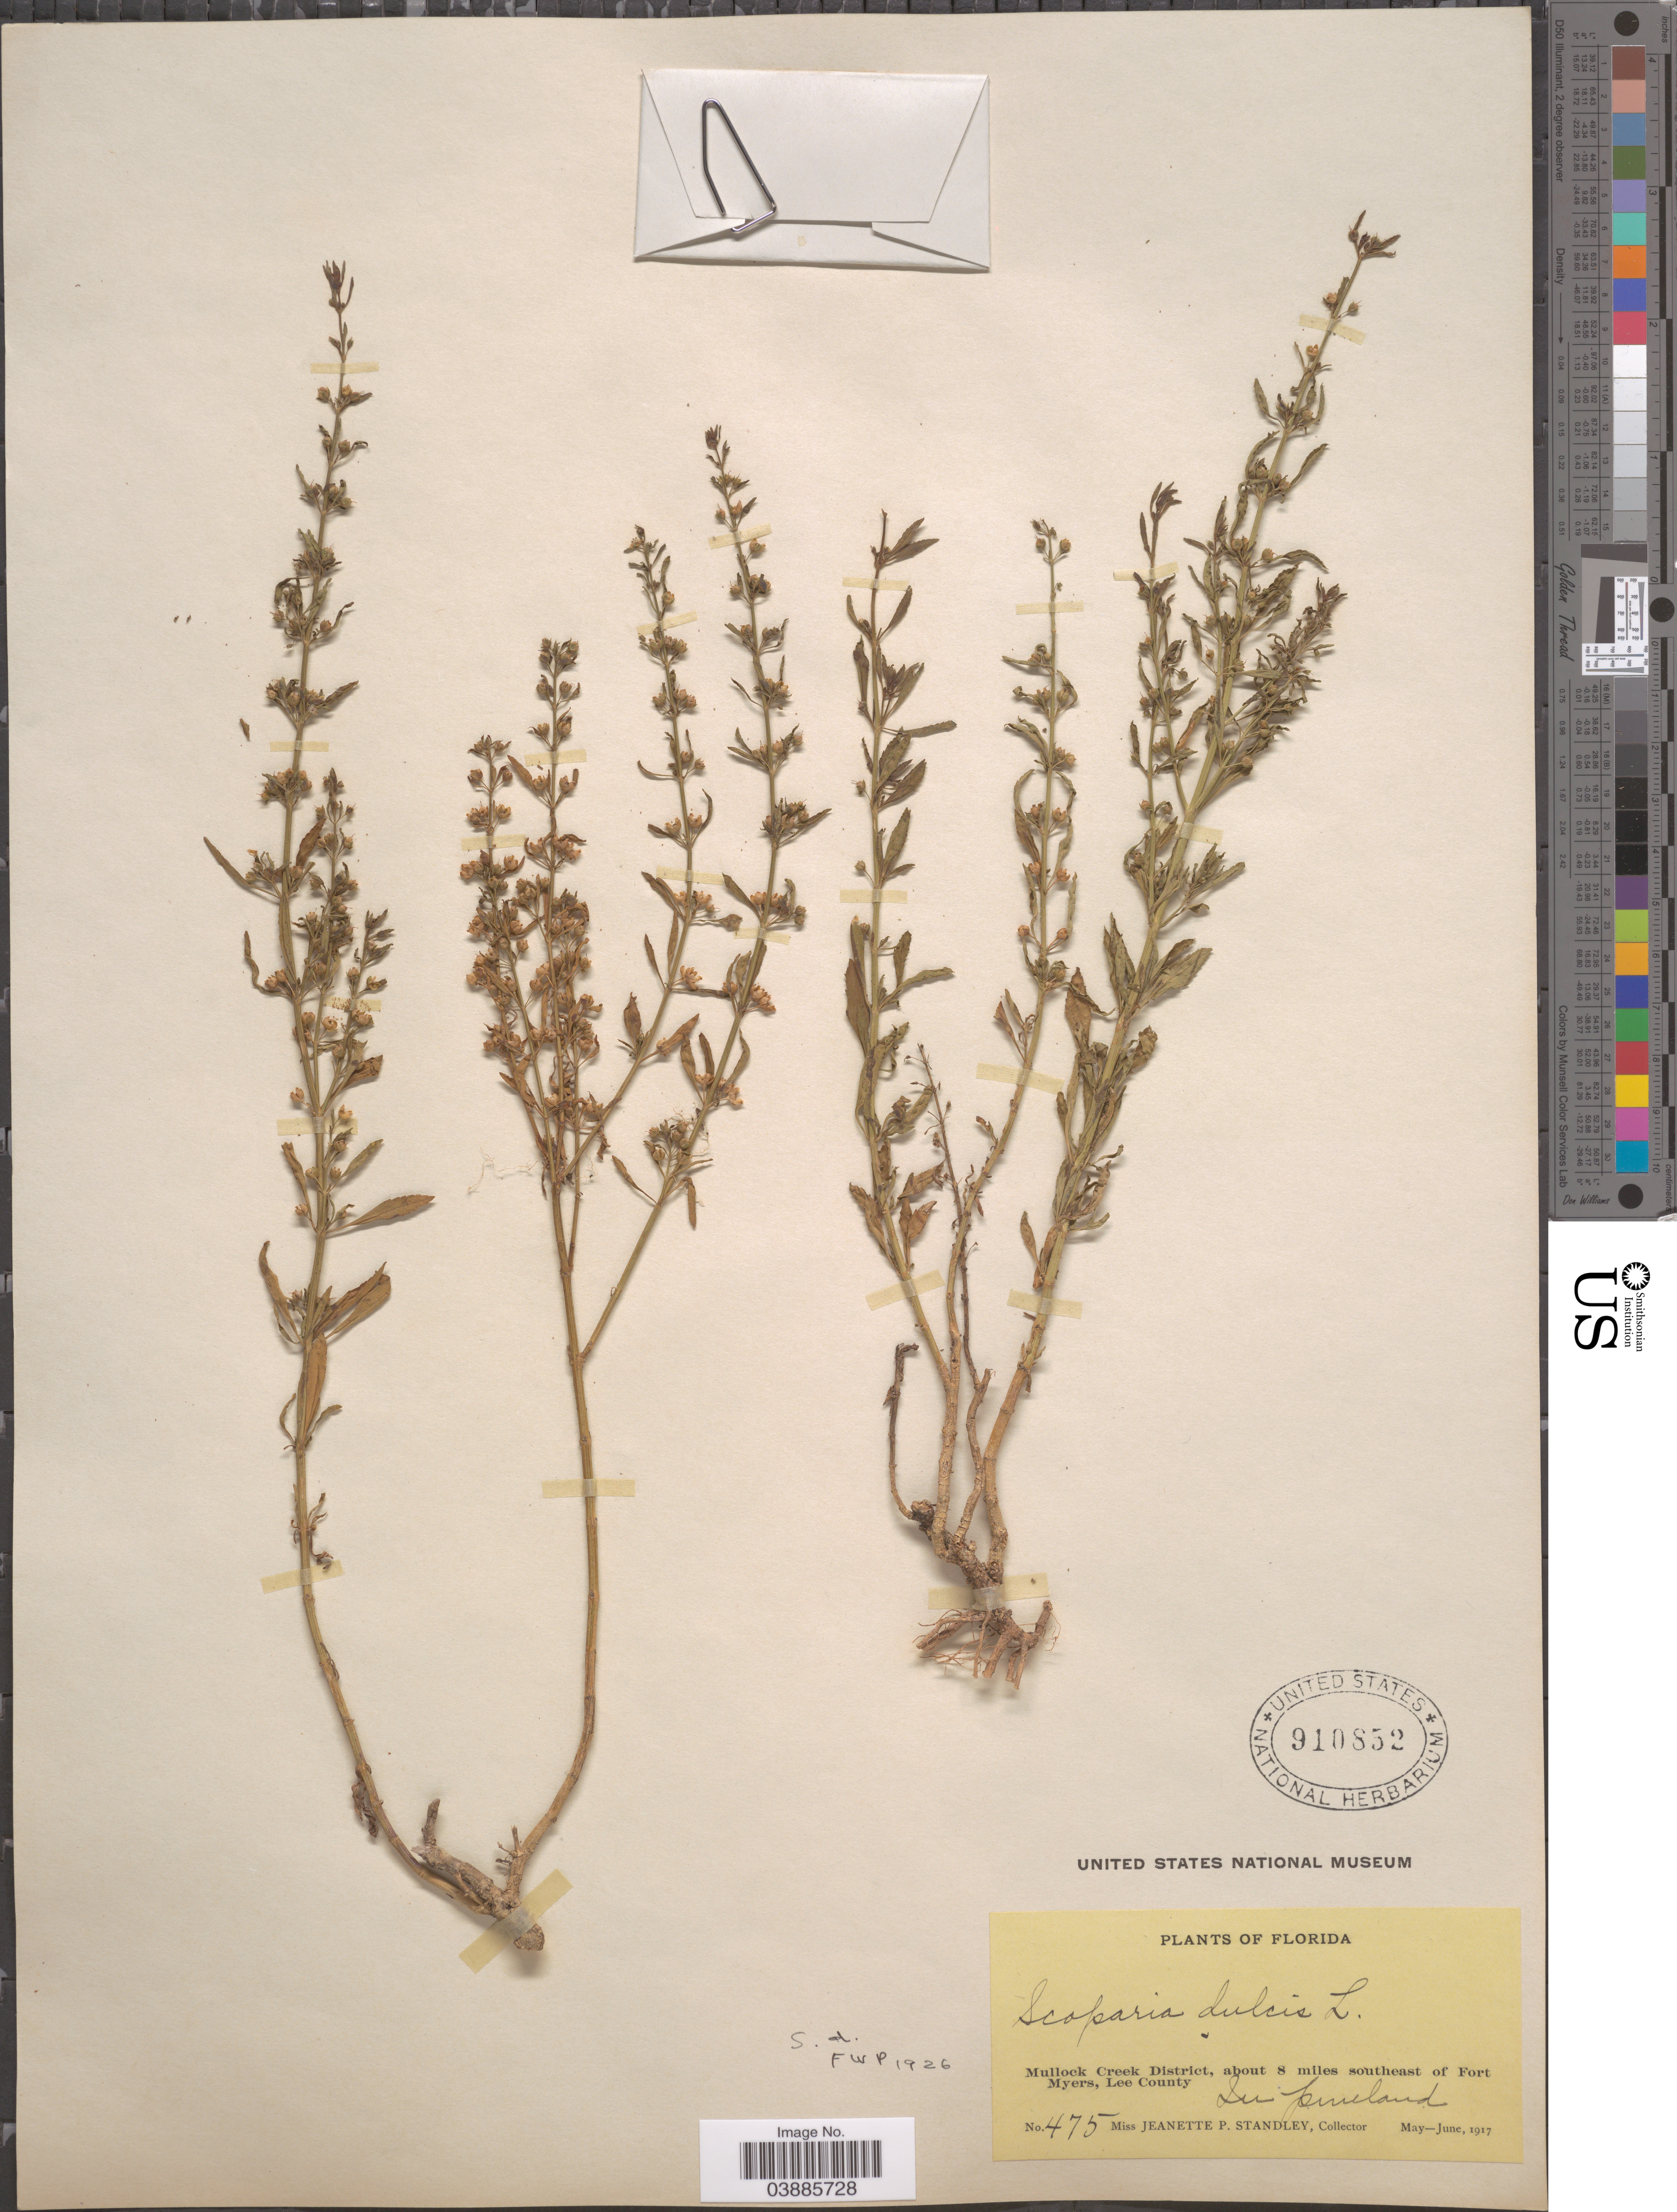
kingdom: Plantae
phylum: Tracheophyta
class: Magnoliopsida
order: Lamiales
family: Plantaginaceae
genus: Scoparia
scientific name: Scoparia dulcis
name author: L.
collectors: J. P. Standley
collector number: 475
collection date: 1917-05/1917-06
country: United States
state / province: Florida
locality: Mullock Creek District, about 8 miles southeast of Fort Myers, Lee County.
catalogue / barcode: US 910852